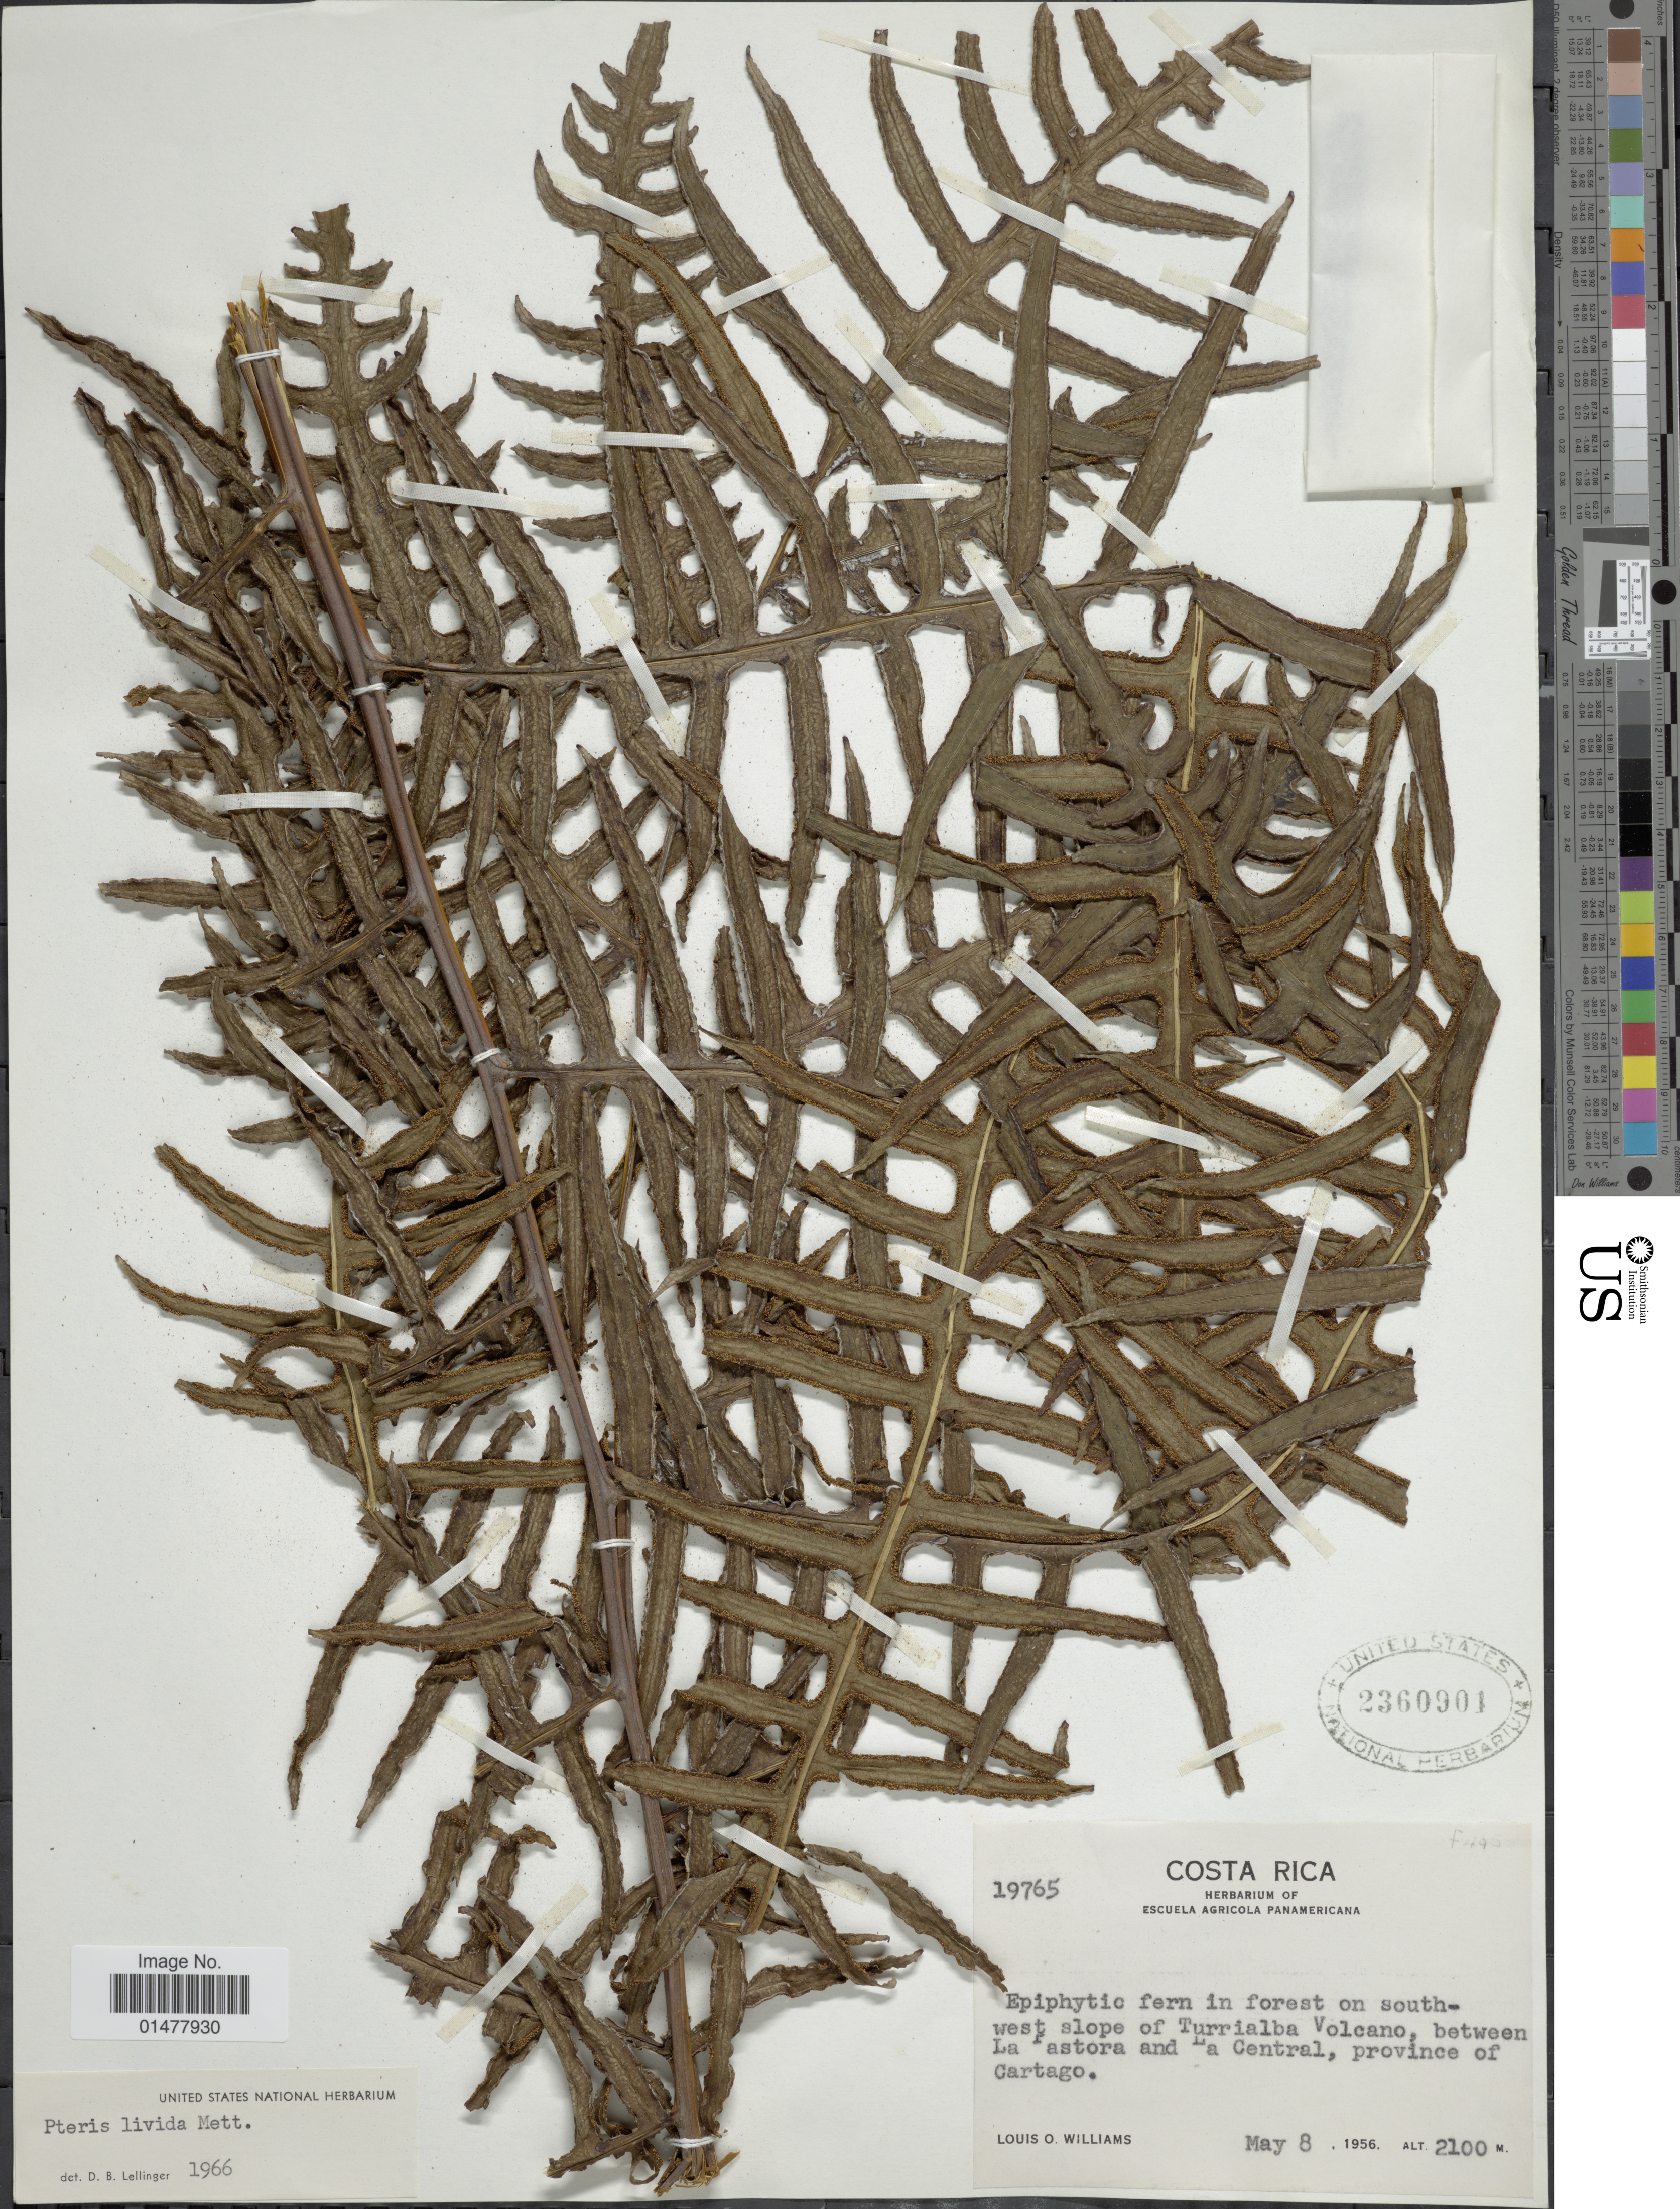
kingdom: Plantae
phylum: Tracheophyta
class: Polypodiopsida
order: Polypodiales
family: Pteridaceae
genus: Pteris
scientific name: Pteris navarrensis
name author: Christ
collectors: L. O. Williams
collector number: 19765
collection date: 1956-05-08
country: Costa Rica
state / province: Cartago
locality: Fern in forest in southwest slope of Turrialba Volcano, between La astora and La Central, province of Cartago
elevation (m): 2100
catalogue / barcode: US 2360901